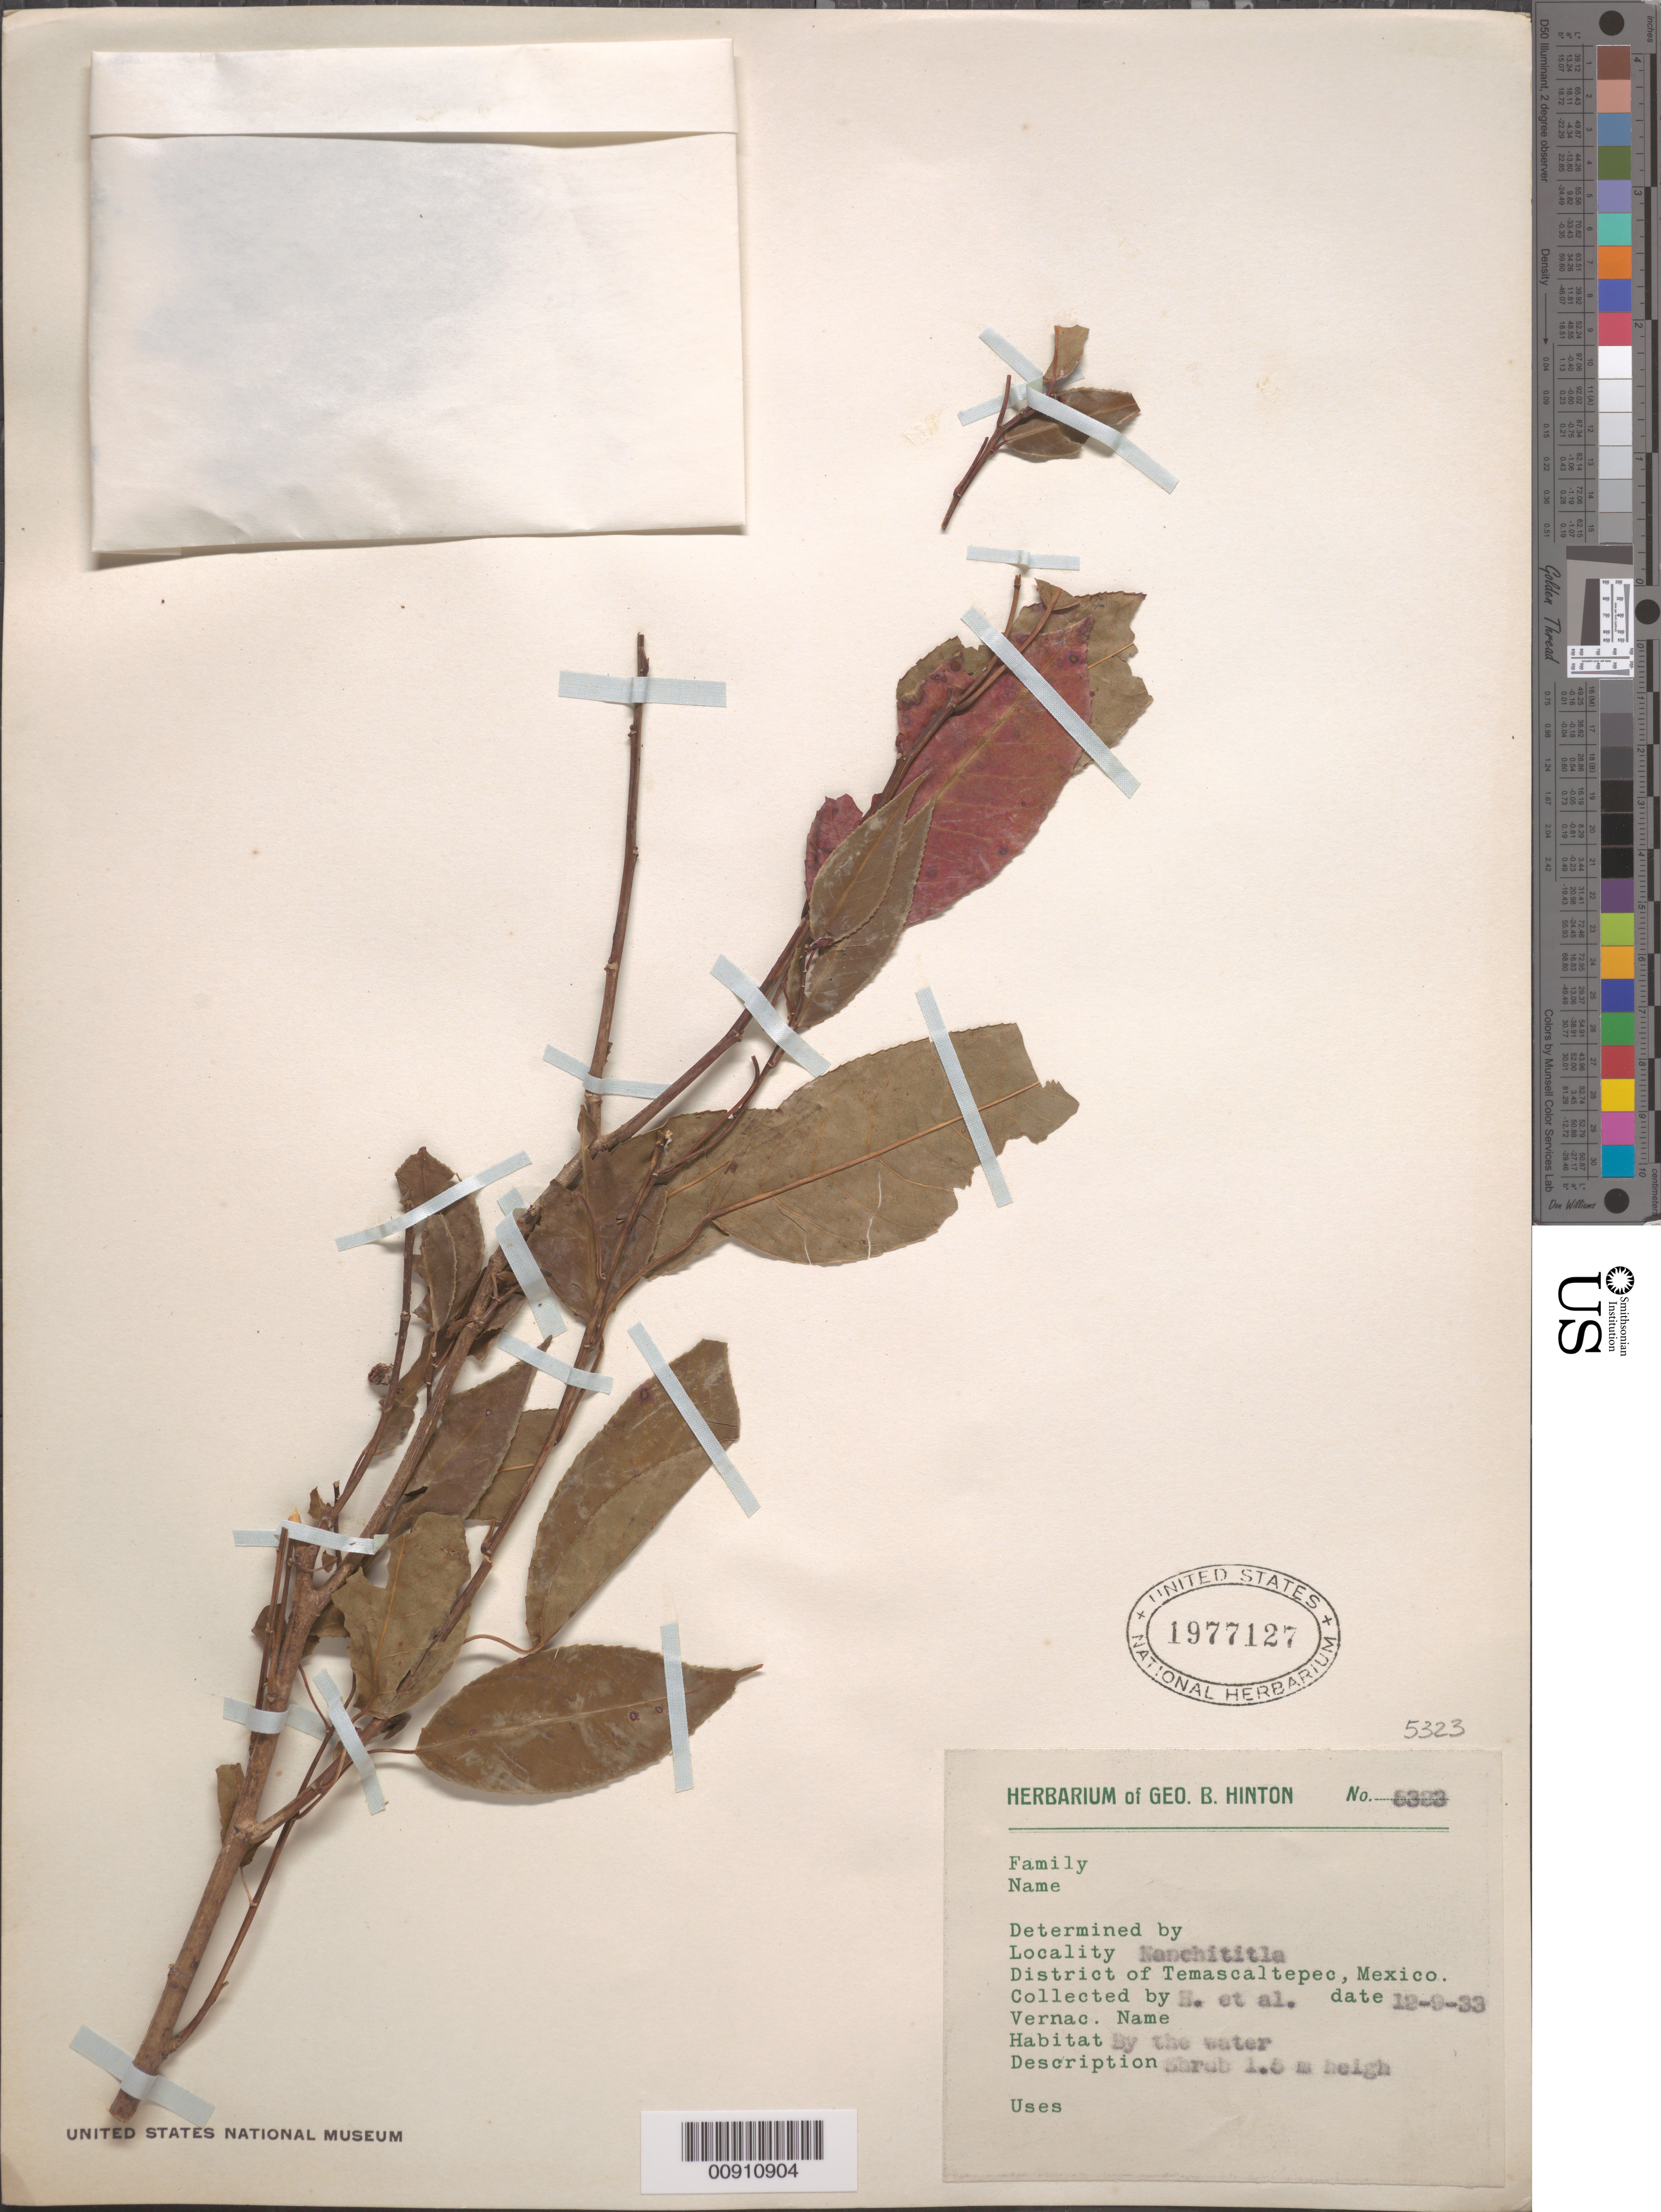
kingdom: Plantae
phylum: Tracheophyta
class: Magnoliopsida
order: Rosales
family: Rosaceae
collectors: G. B. Hinton & et al.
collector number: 5323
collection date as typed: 09 Dec 1933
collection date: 1933-12-09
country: Mexico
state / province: México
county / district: Temascaltepec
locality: Nanchititla, District of Temascaltepec, State of Mexico.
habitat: By the water.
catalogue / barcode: US 1977127